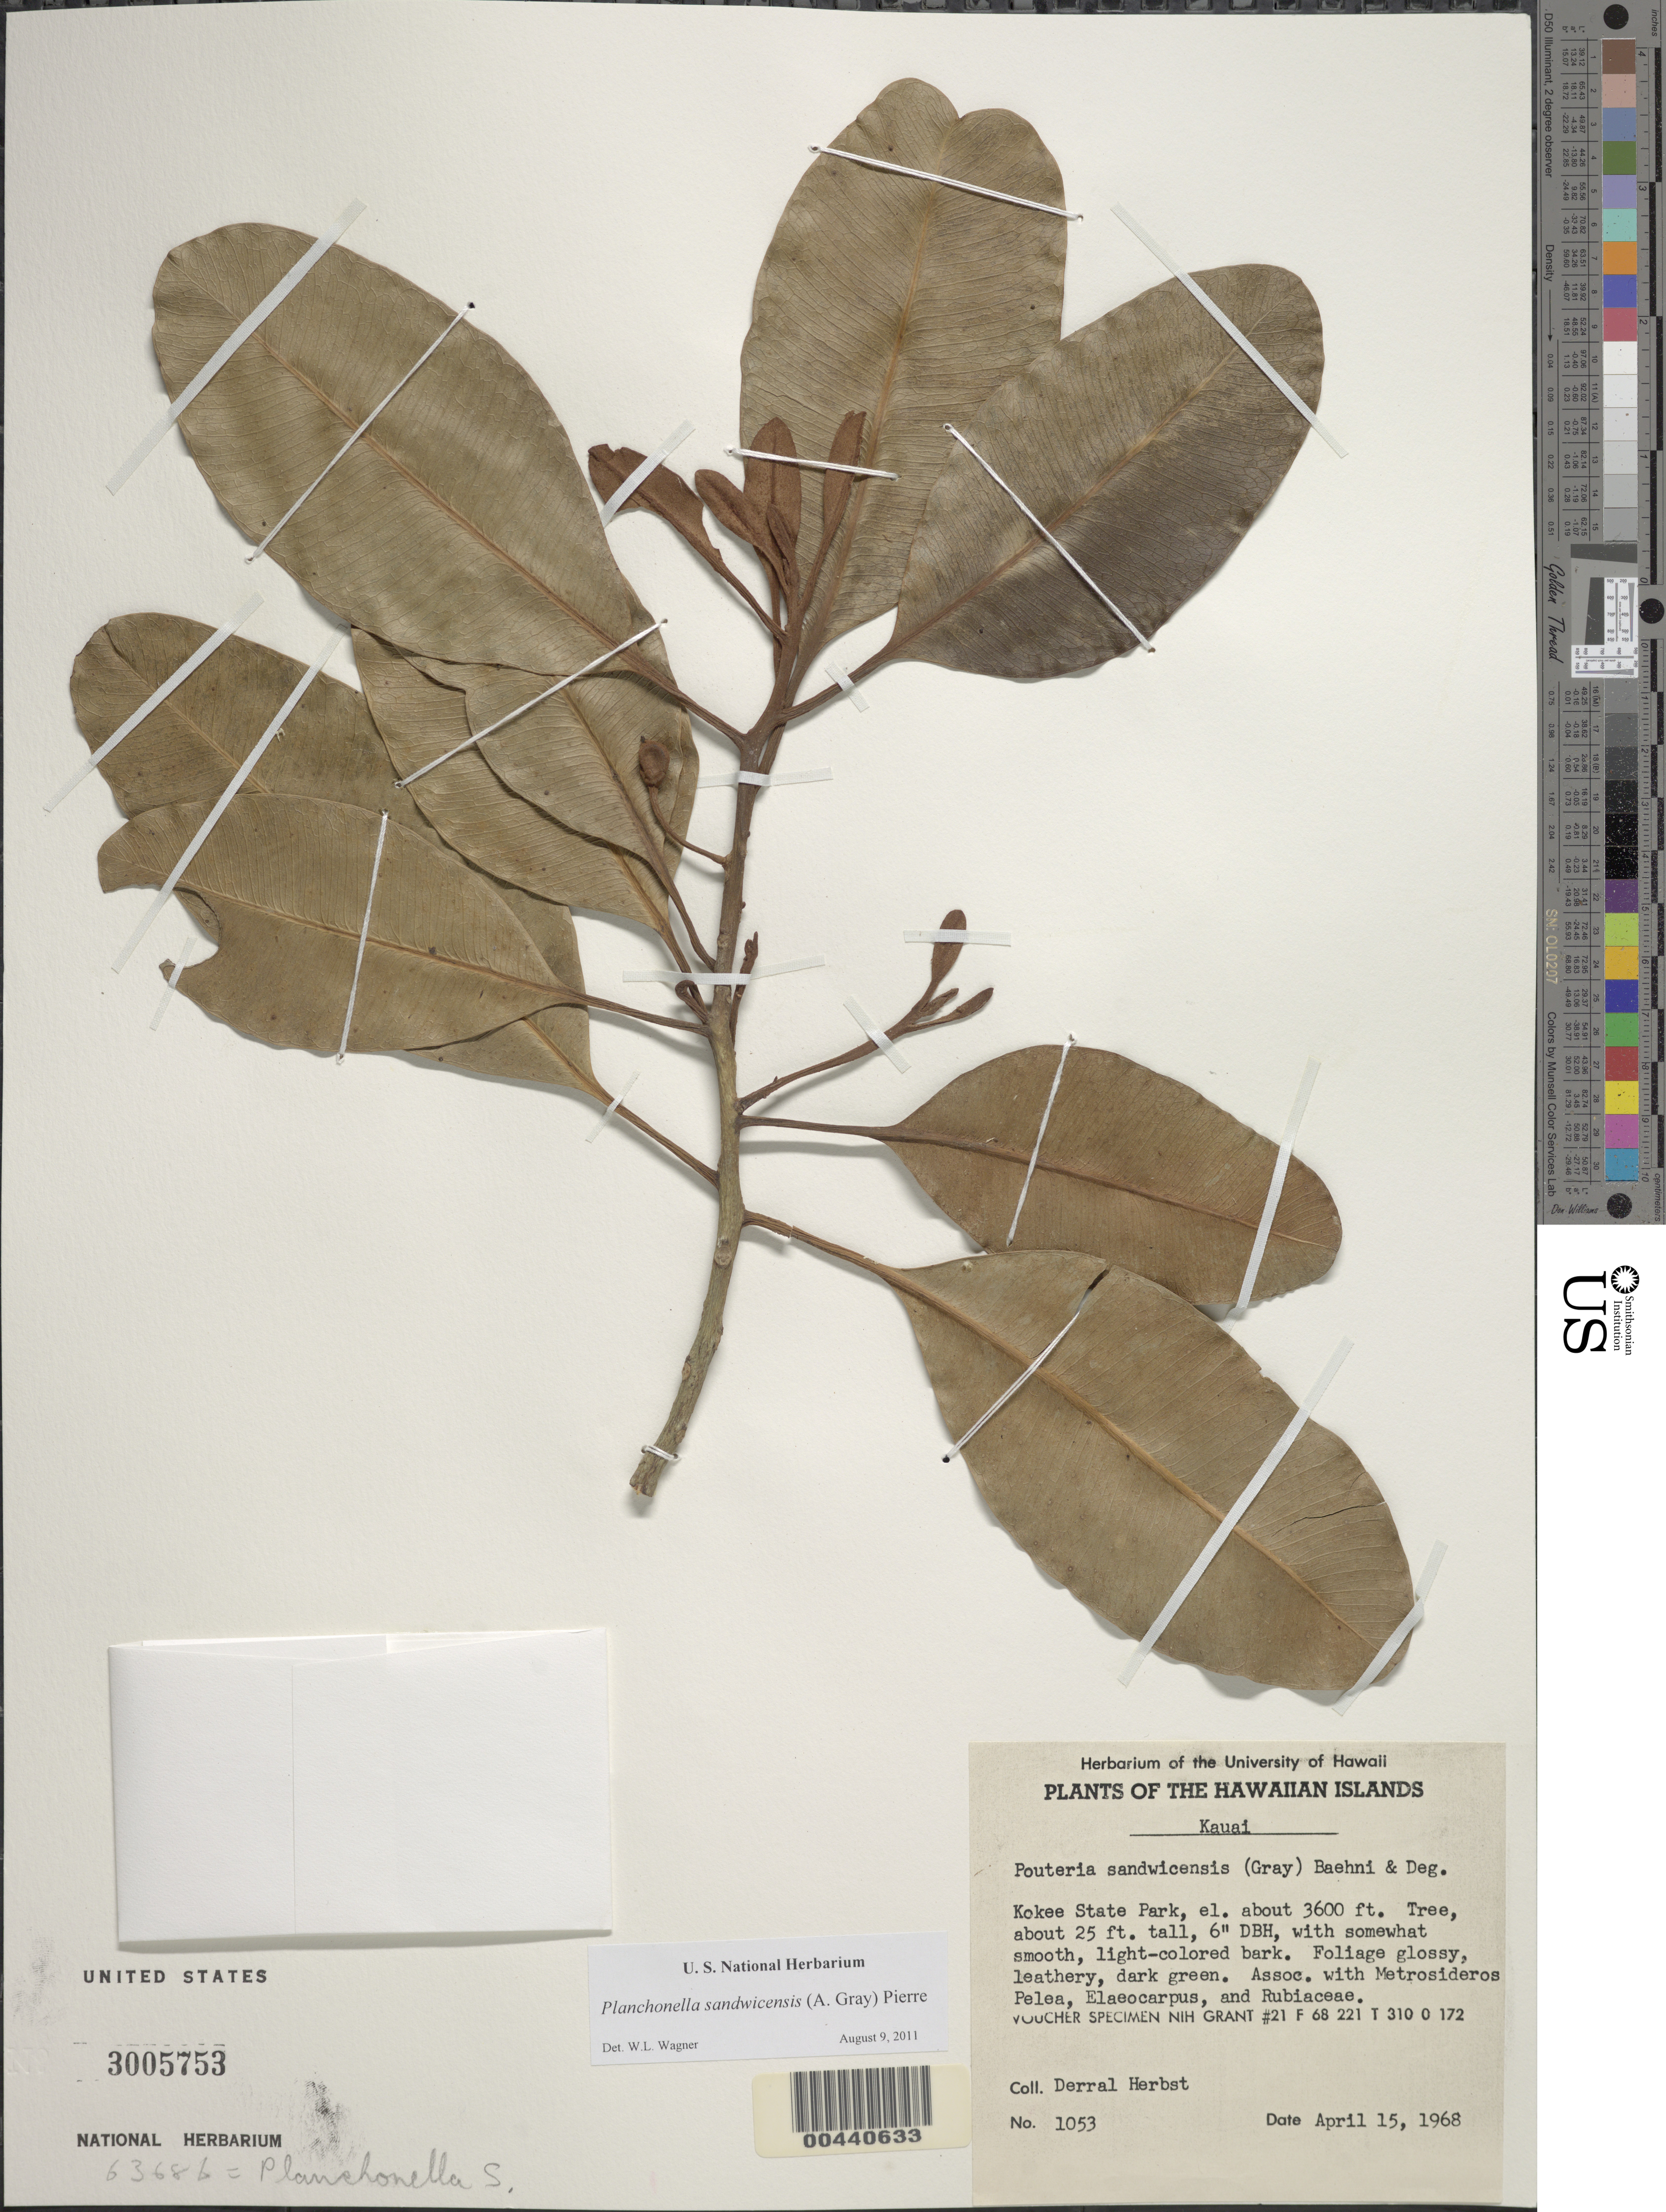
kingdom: Plantae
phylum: Tracheophyta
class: Magnoliopsida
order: Ericales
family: Sapotaceae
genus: Planchonella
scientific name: Planchonella sandwicensis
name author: (A. Gray) Pierre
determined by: Wagner, W. L., (BOT), Smithsonian Institution - National Museum of Natural History (UNITED STATES)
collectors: D. R. Herbst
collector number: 1053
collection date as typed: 15 Apr 1968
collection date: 1968-04-15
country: United States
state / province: Hawaii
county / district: Kauai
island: Kaua'i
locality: Kokee State Park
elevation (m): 1097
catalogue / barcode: US 3005753